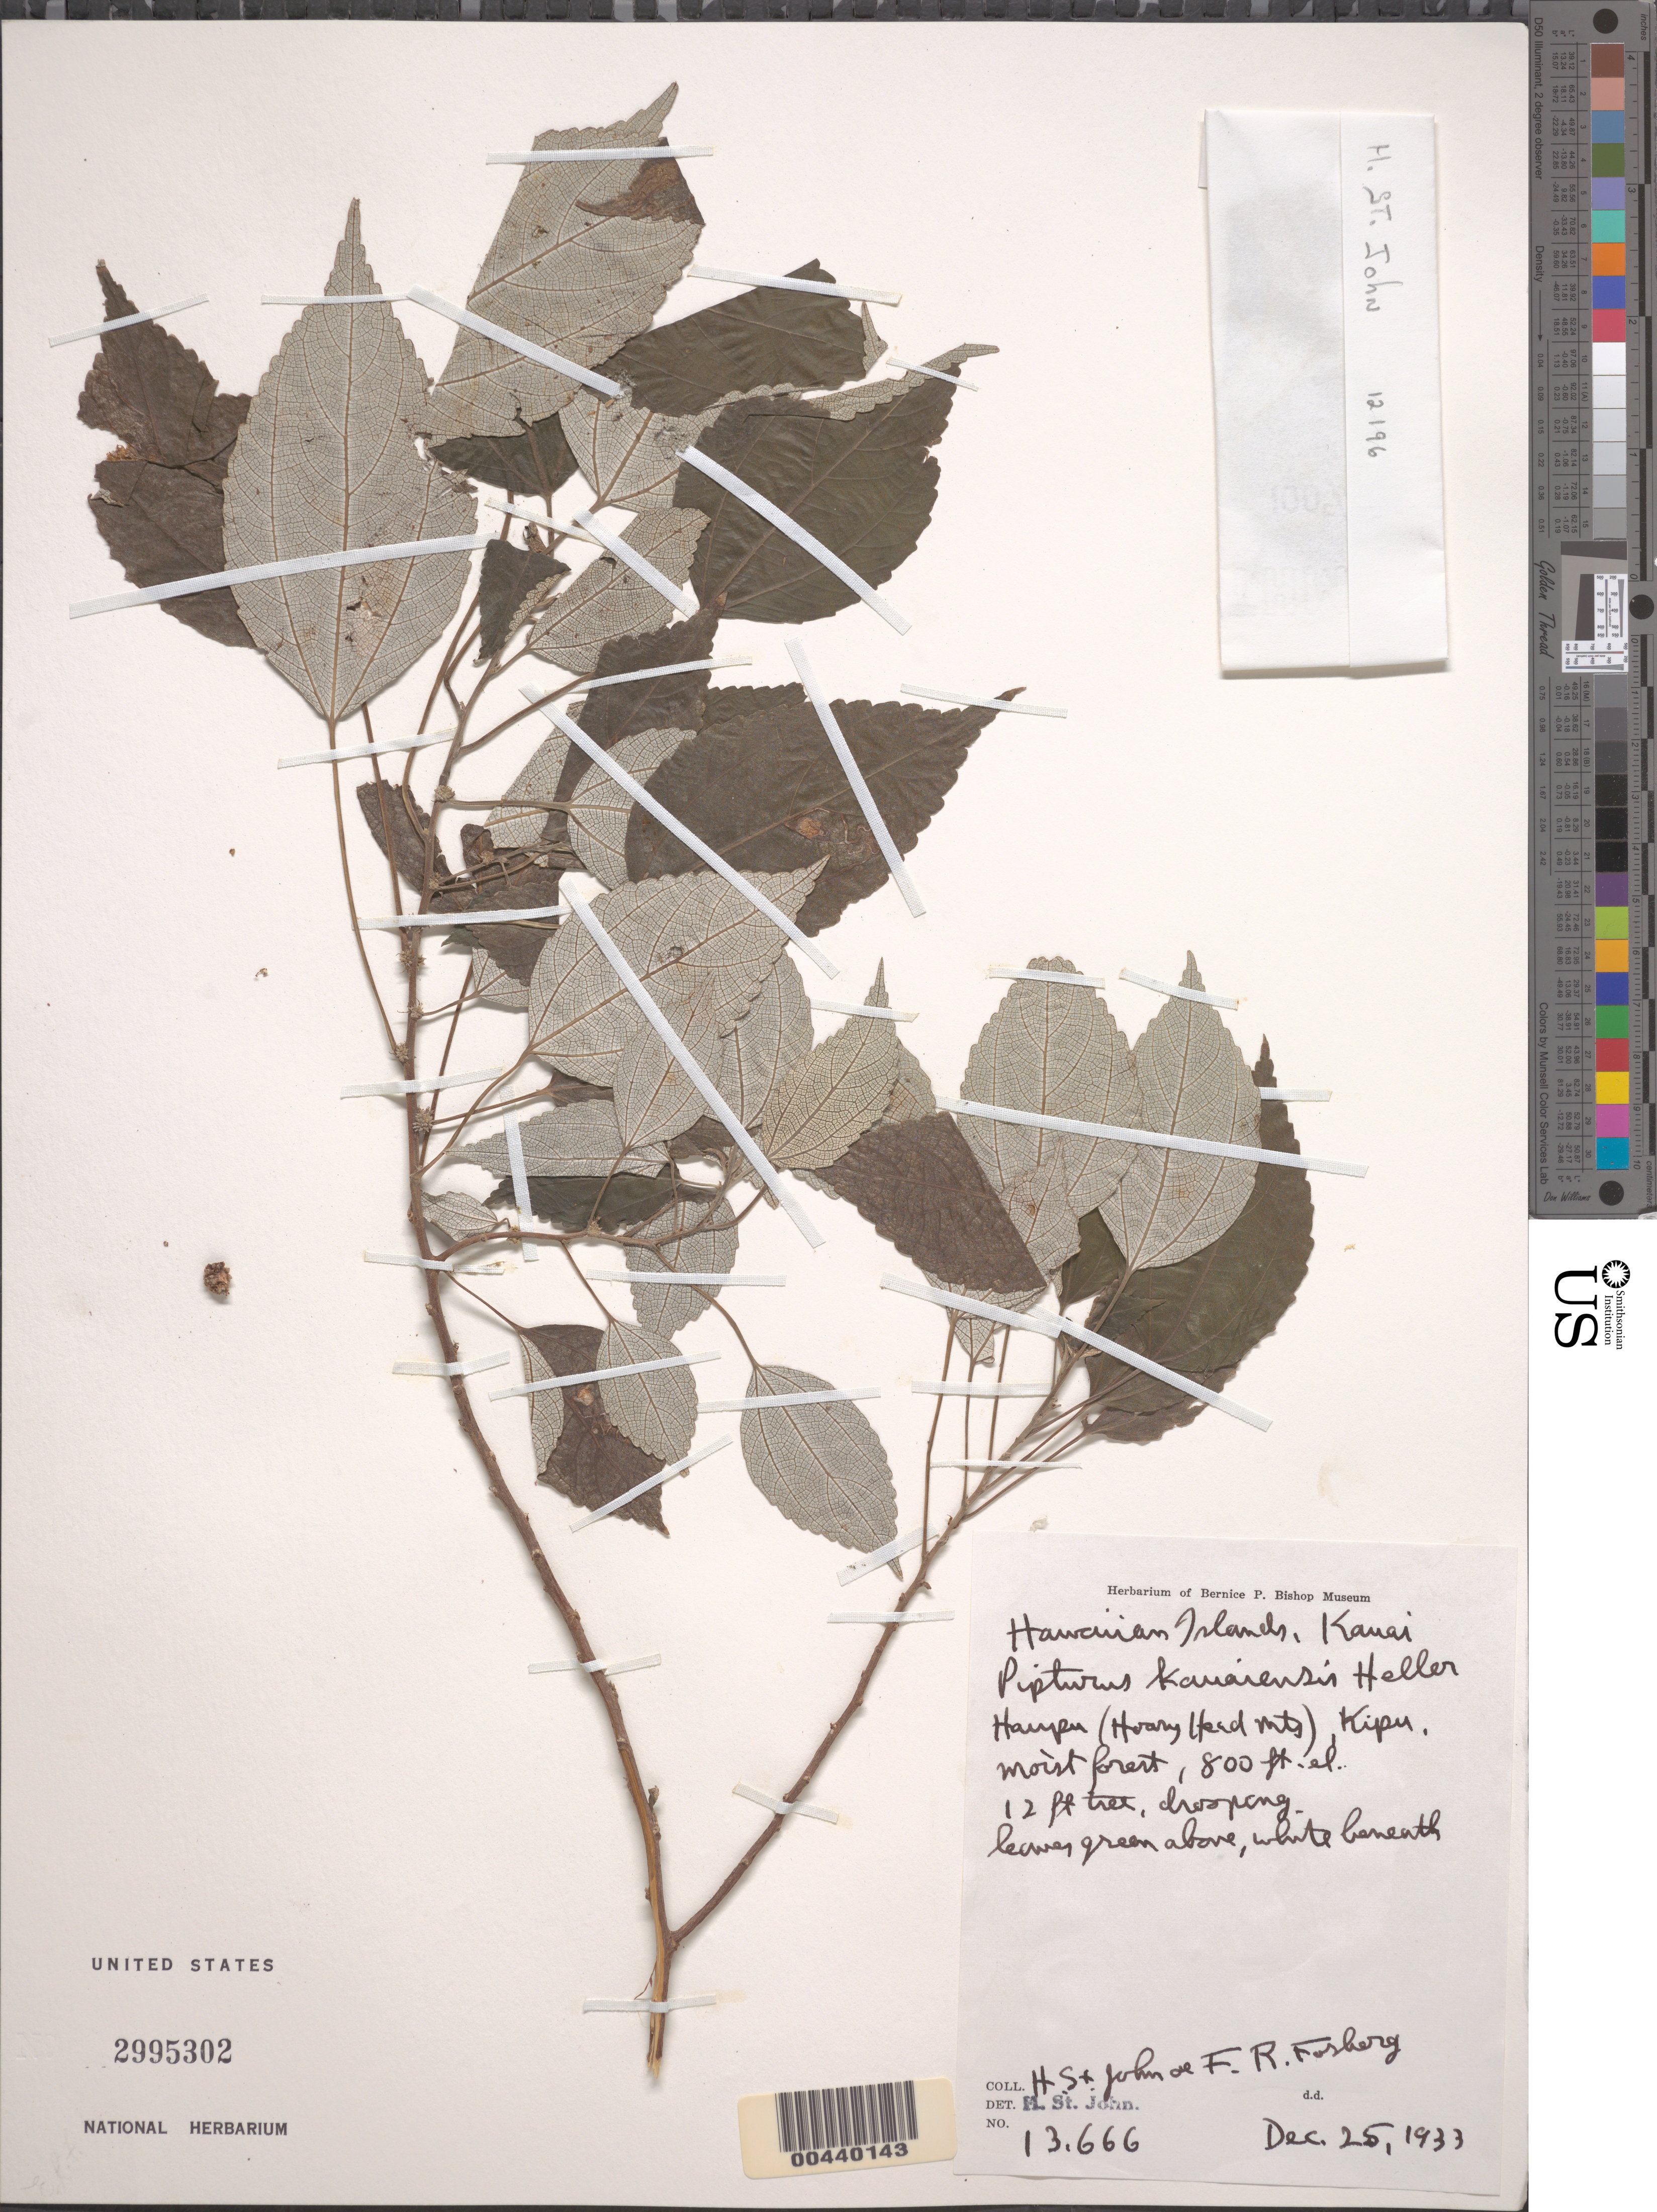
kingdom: Plantae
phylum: Tracheophyta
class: Magnoliopsida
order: Rosales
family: Urticaceae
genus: Pipturus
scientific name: Pipturus kauaiensis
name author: A. Heller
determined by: St. John, H.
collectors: H. St. John & F. R. Fosberg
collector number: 13666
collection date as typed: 25 Dec 1933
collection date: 1933-12-25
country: United States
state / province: Hawaii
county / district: Kauai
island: Kaua'i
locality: Haupu (Hoary Head Mountains), Kipu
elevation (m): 244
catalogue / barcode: US 2995302